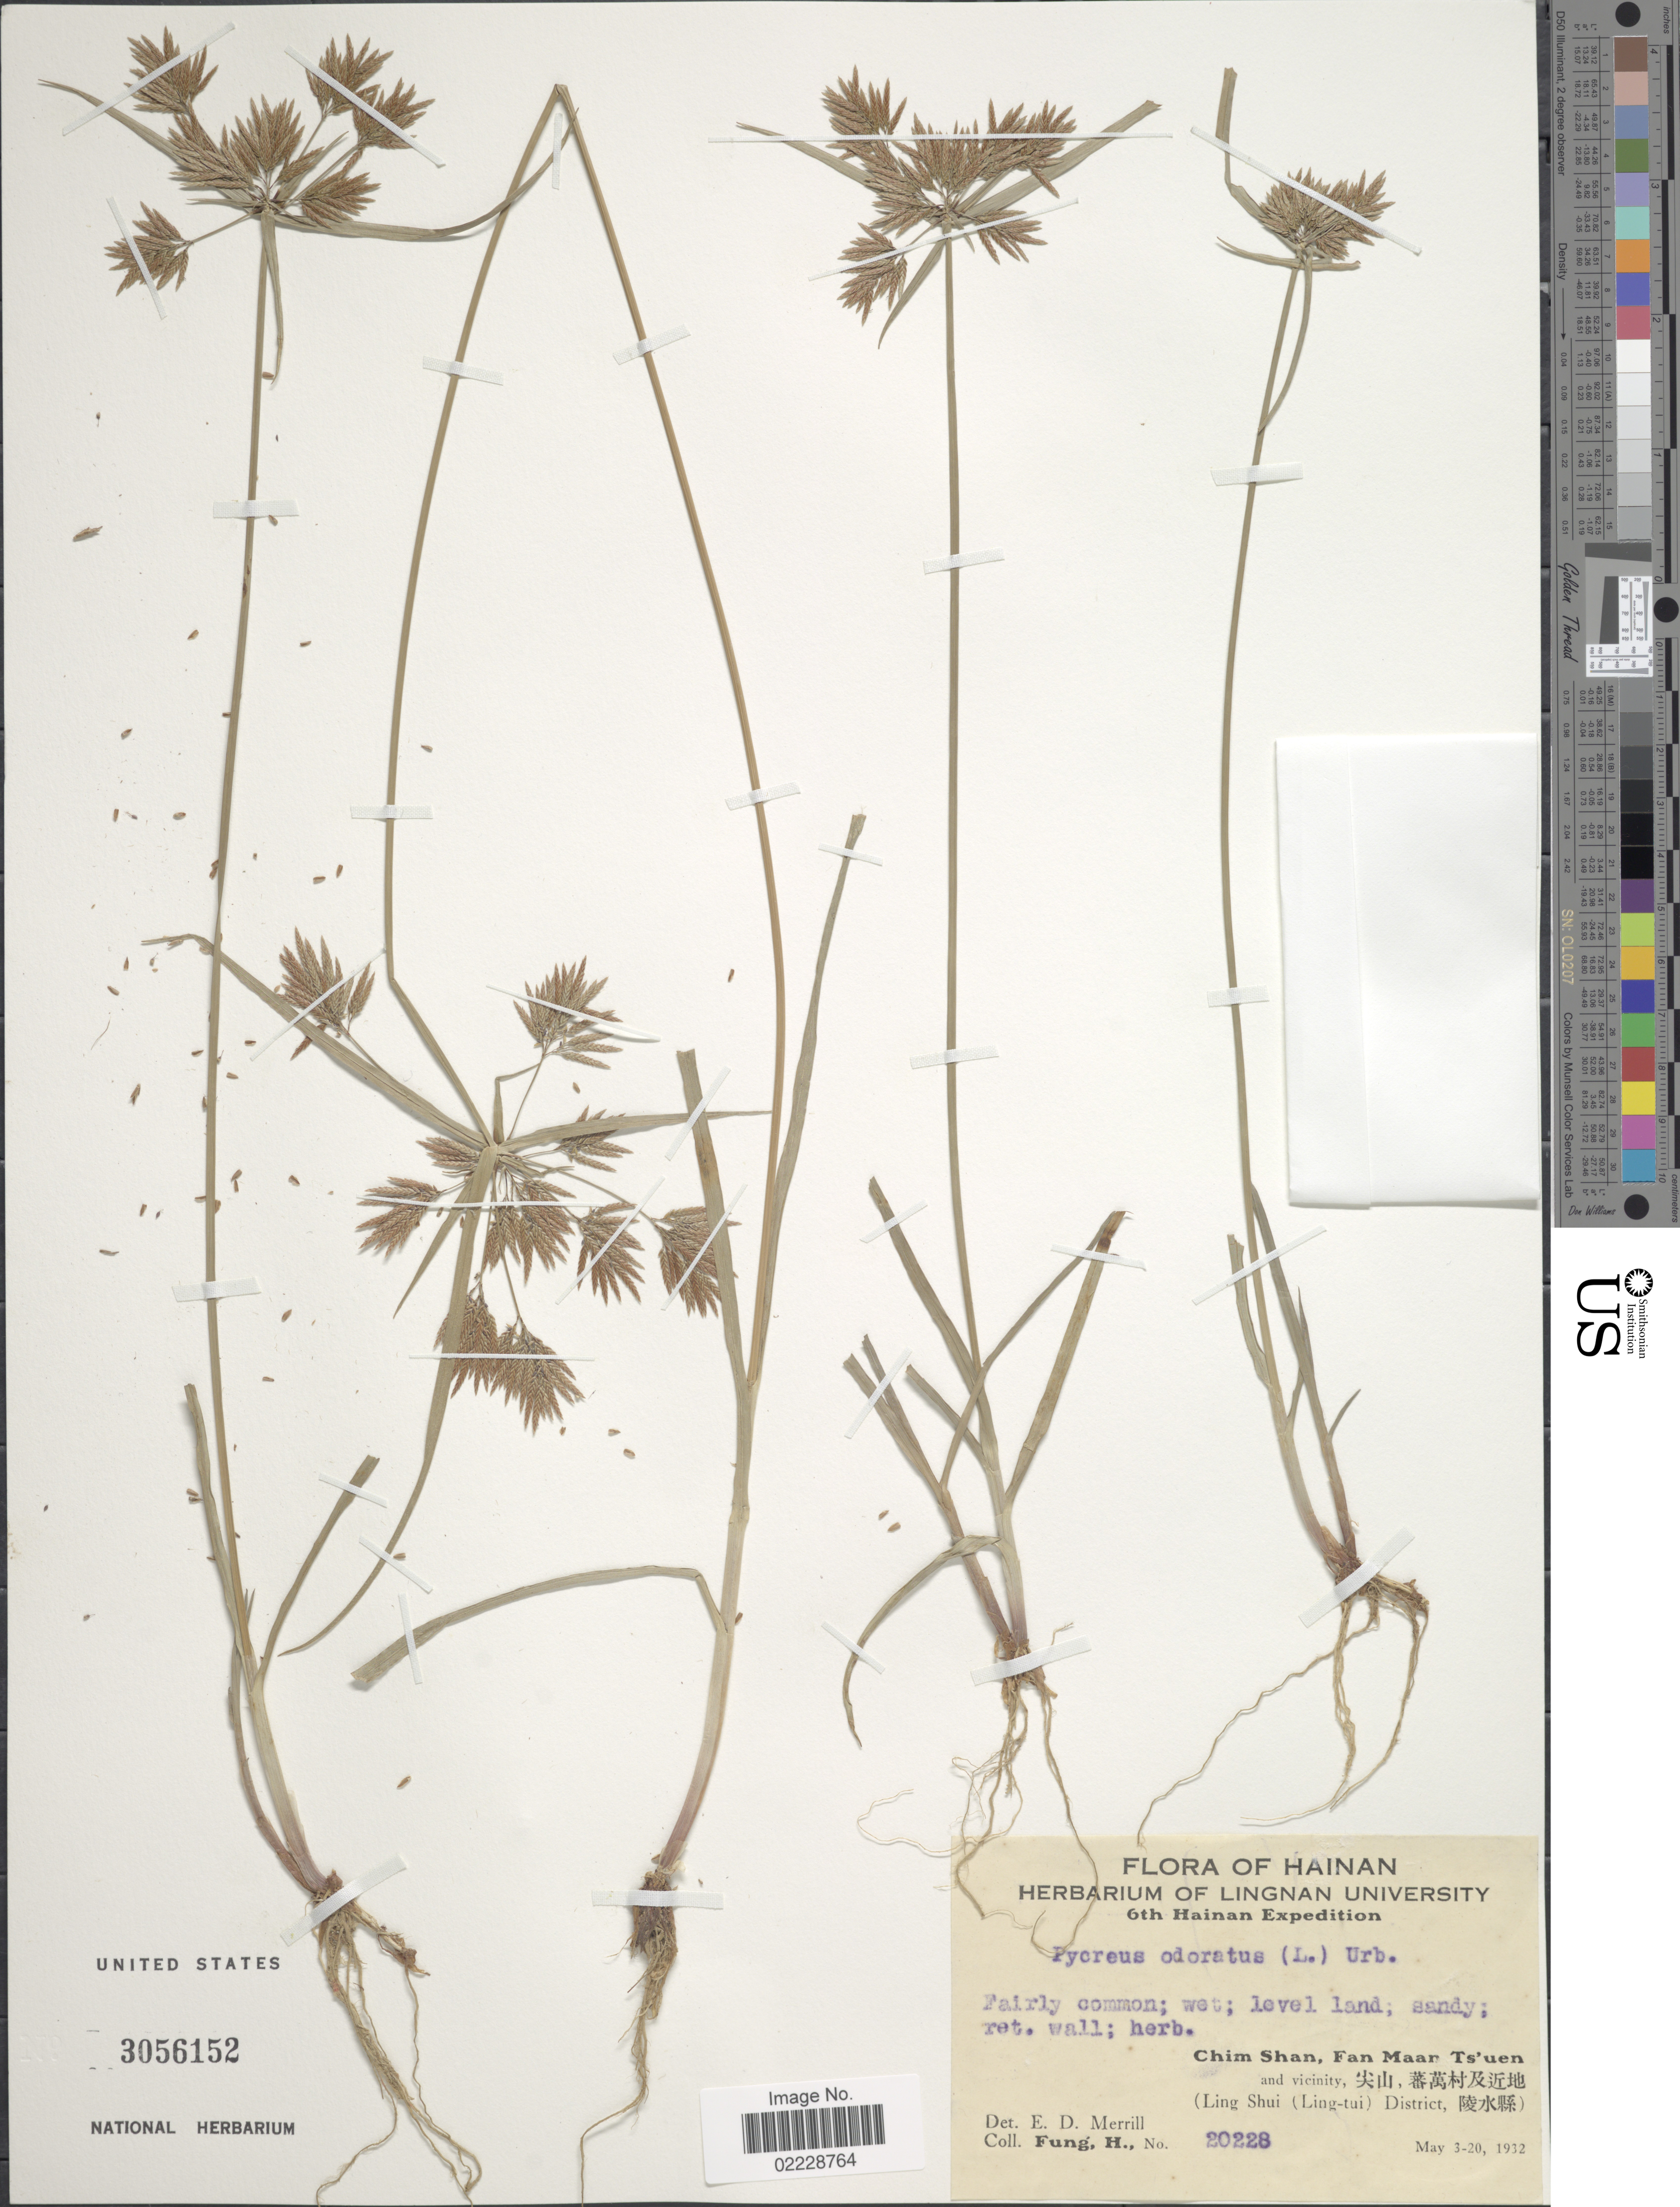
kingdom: Plantae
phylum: Tracheophyta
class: Liliopsida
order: Poales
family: Cyperaceae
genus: Cyperus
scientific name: Cyperus odoratus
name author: L.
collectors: H. Fung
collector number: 20228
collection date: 1932-05-03/1932-05-20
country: China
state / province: Hainan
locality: Chim Shan, Fan Maar Ts'uen and vicinity (Ling Shui (Ling-tui) District)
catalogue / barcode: US 3056152